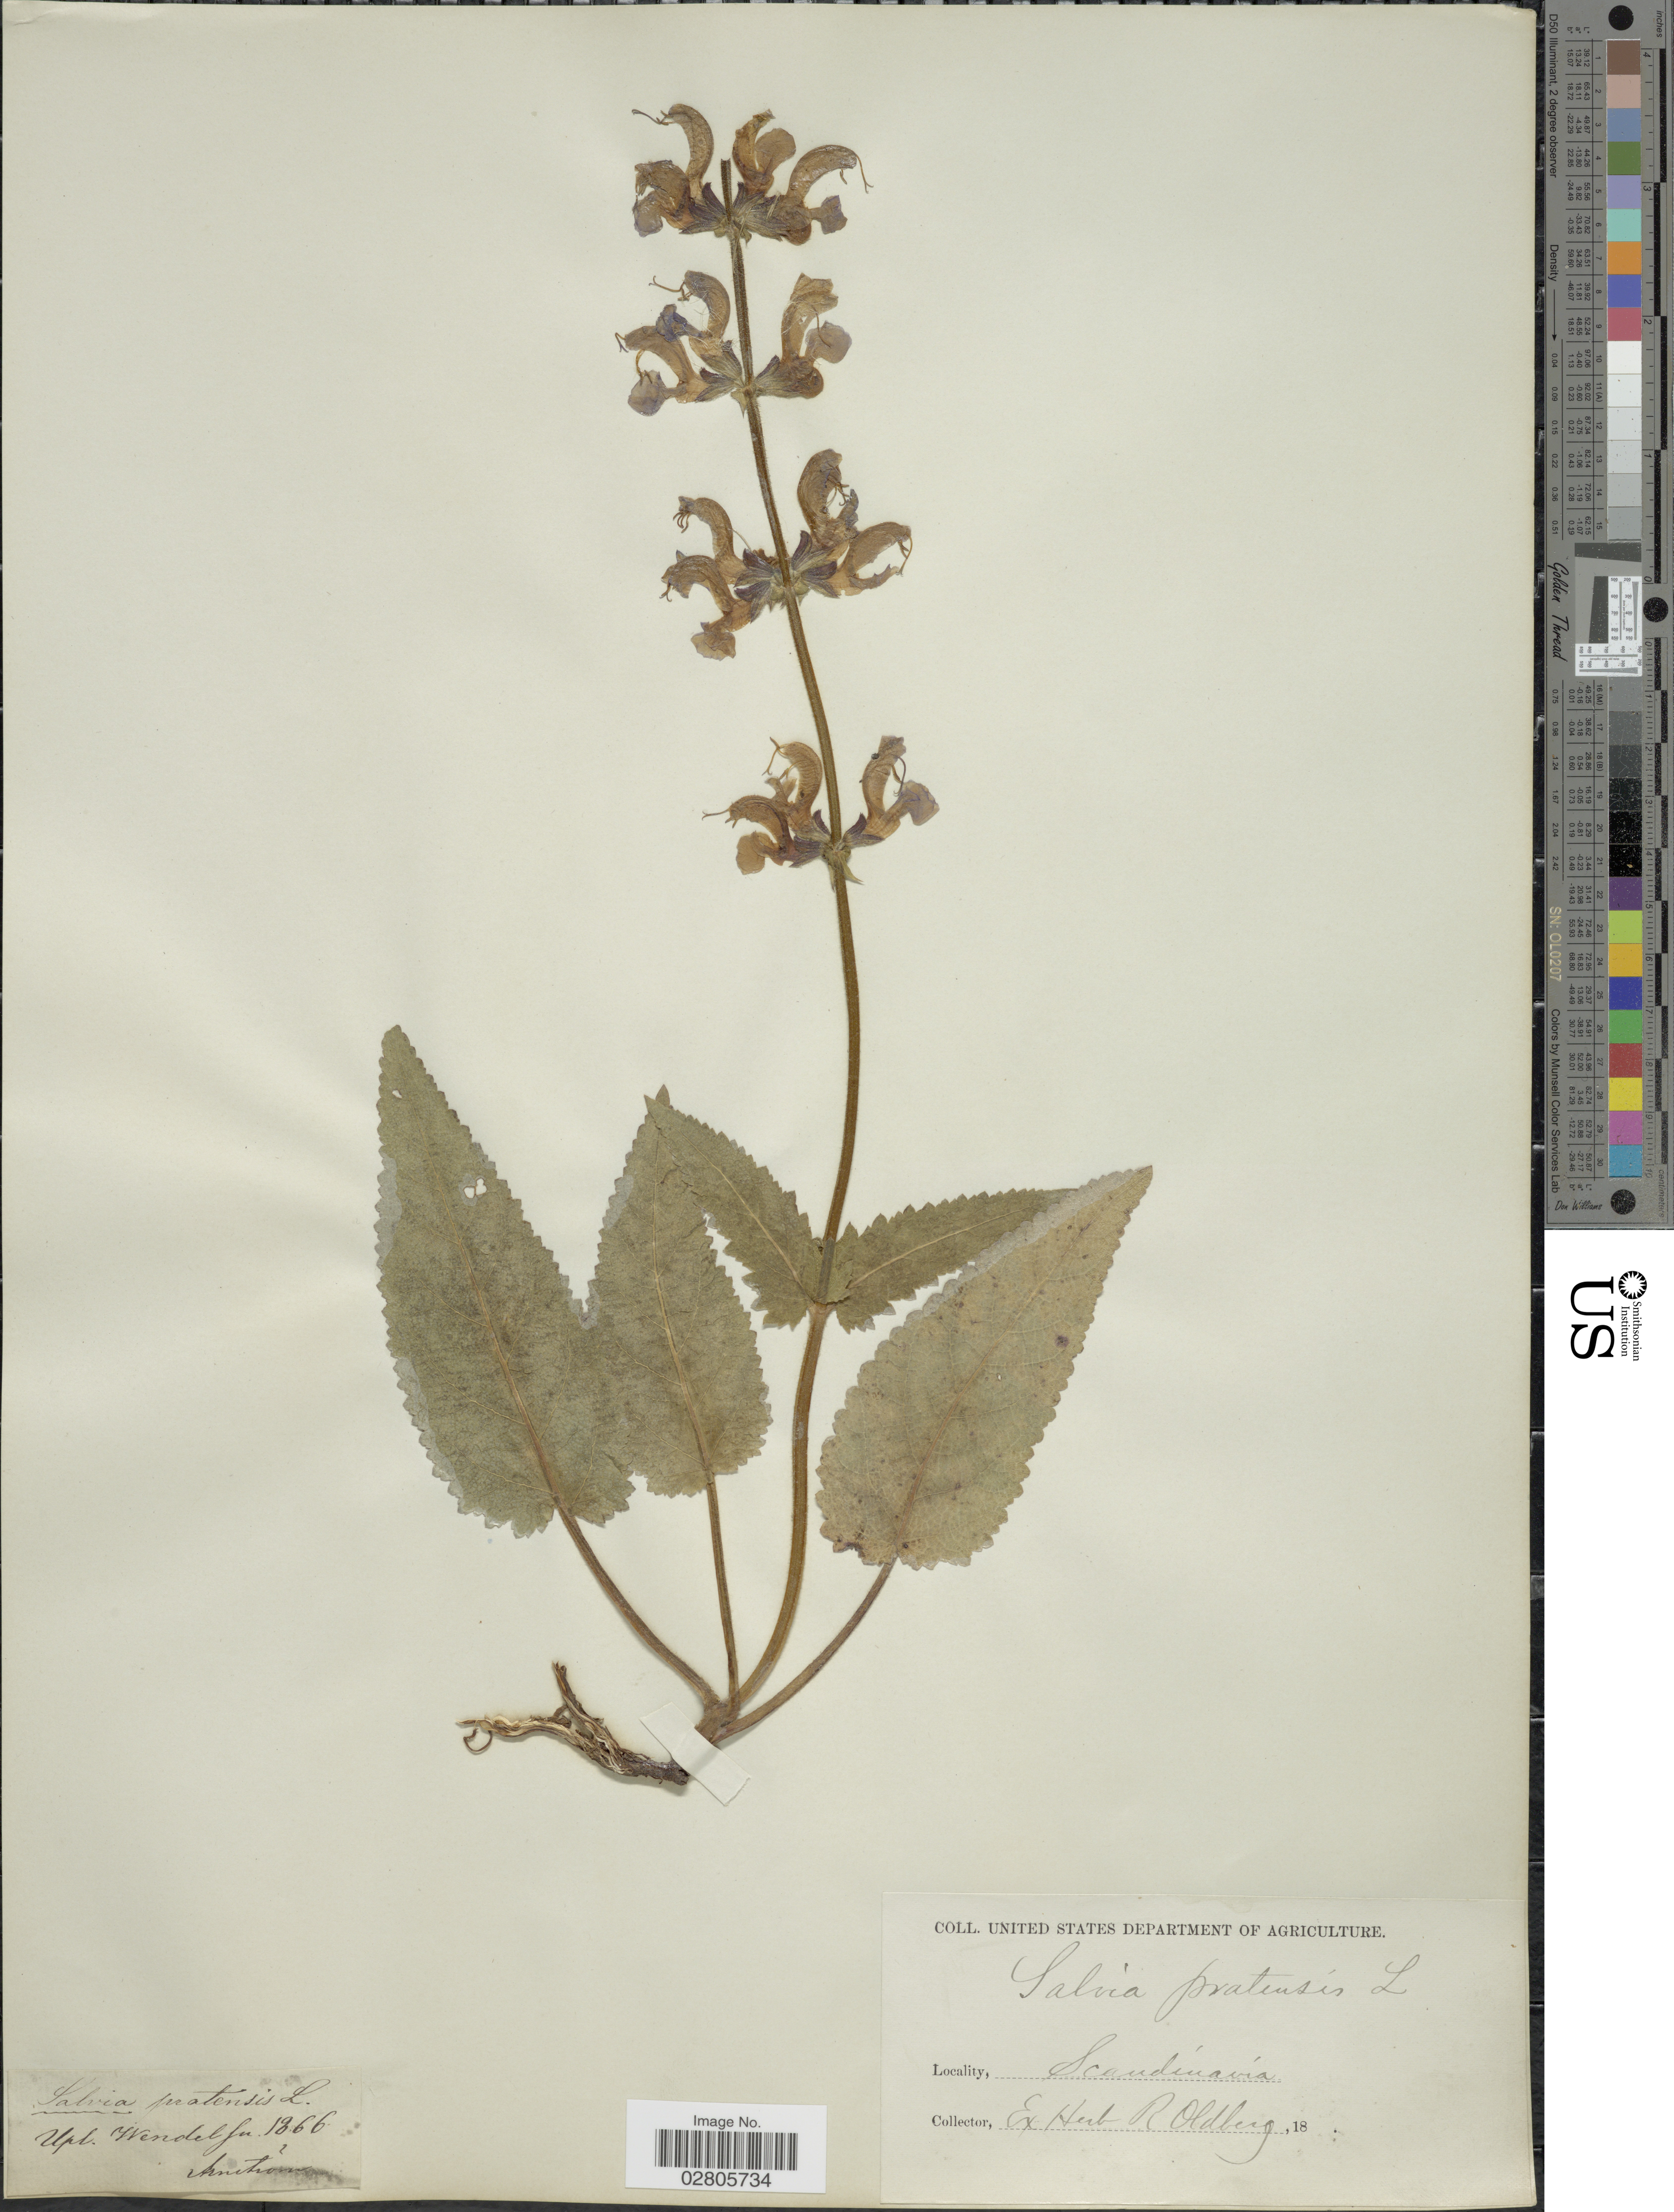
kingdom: Plantae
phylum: Tracheophyta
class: Magnoliopsida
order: Lamiales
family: Lamiaceae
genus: Salvia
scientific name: Salvia pratensis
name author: L.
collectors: Arnitrow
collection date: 1866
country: Sweden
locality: Upl. Wendelsn. Scandinavia.